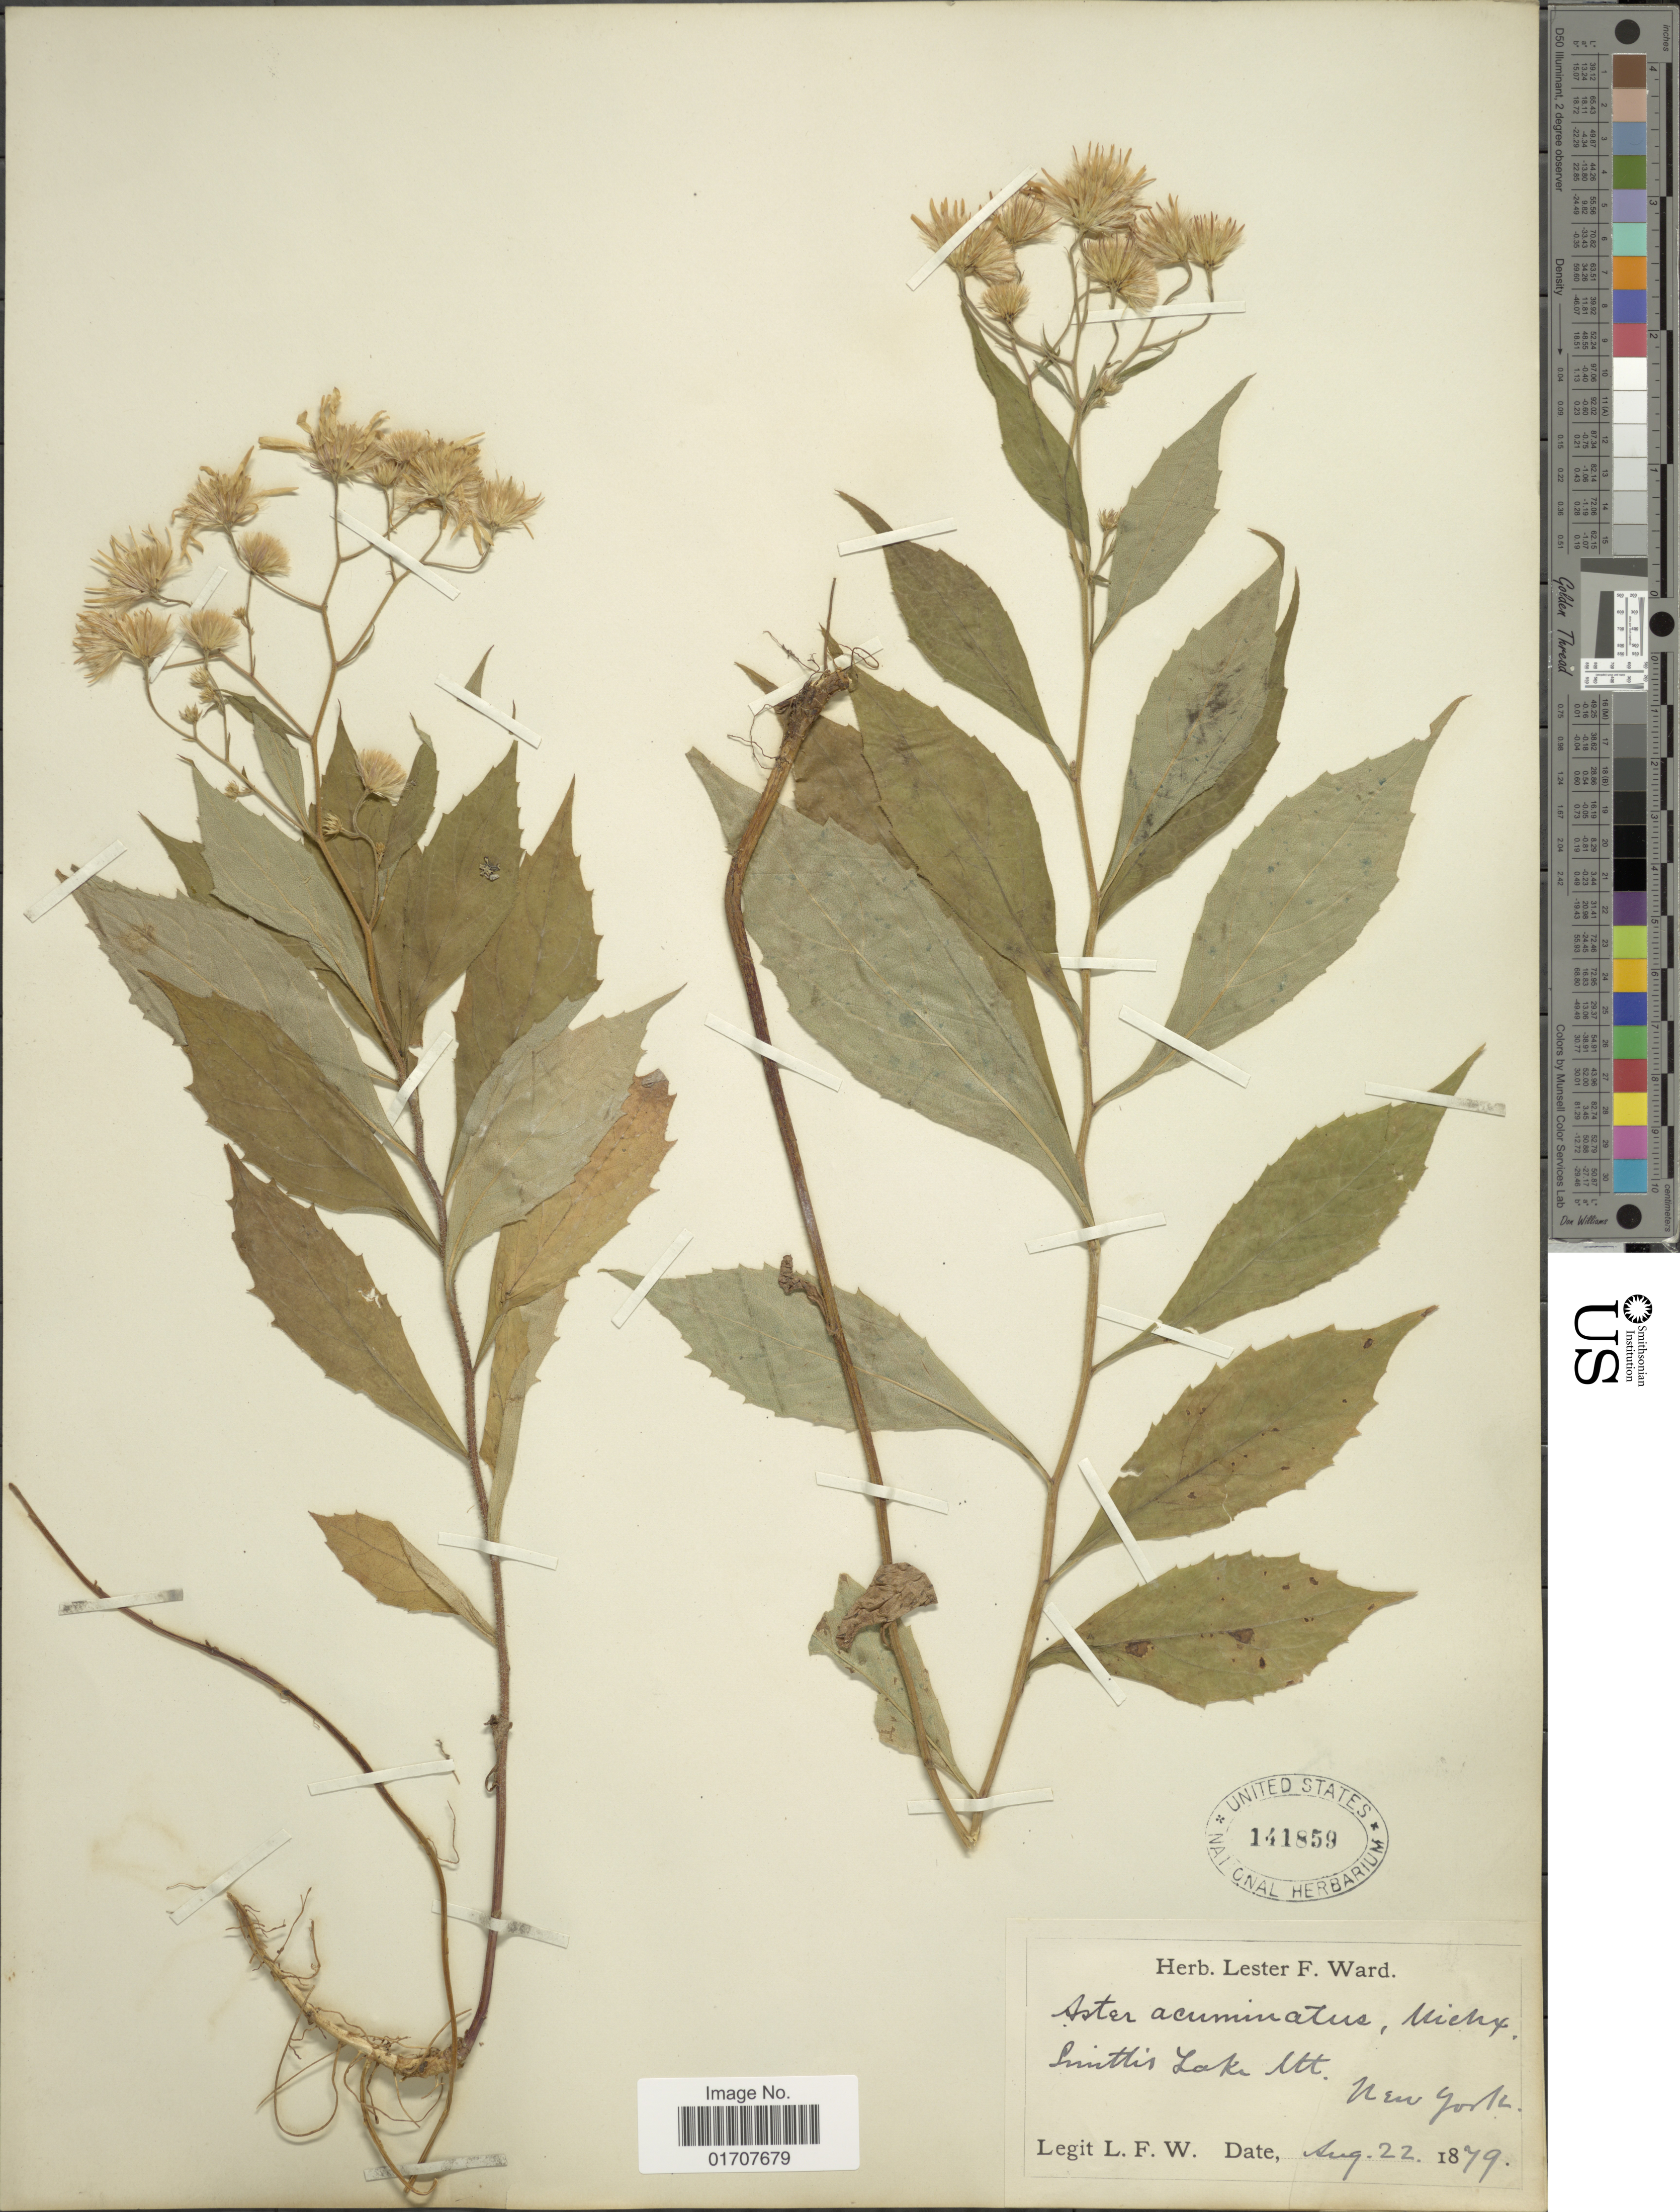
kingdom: Plantae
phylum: Tracheophyta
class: Magnoliopsida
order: Asterales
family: Asteraceae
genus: Oclemena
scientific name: Oclemena acuminata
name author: (Michx.) Greene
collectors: L. F. Ward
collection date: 1879-08-22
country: United States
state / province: New York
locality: Smith Lake Mt.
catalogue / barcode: US 141859